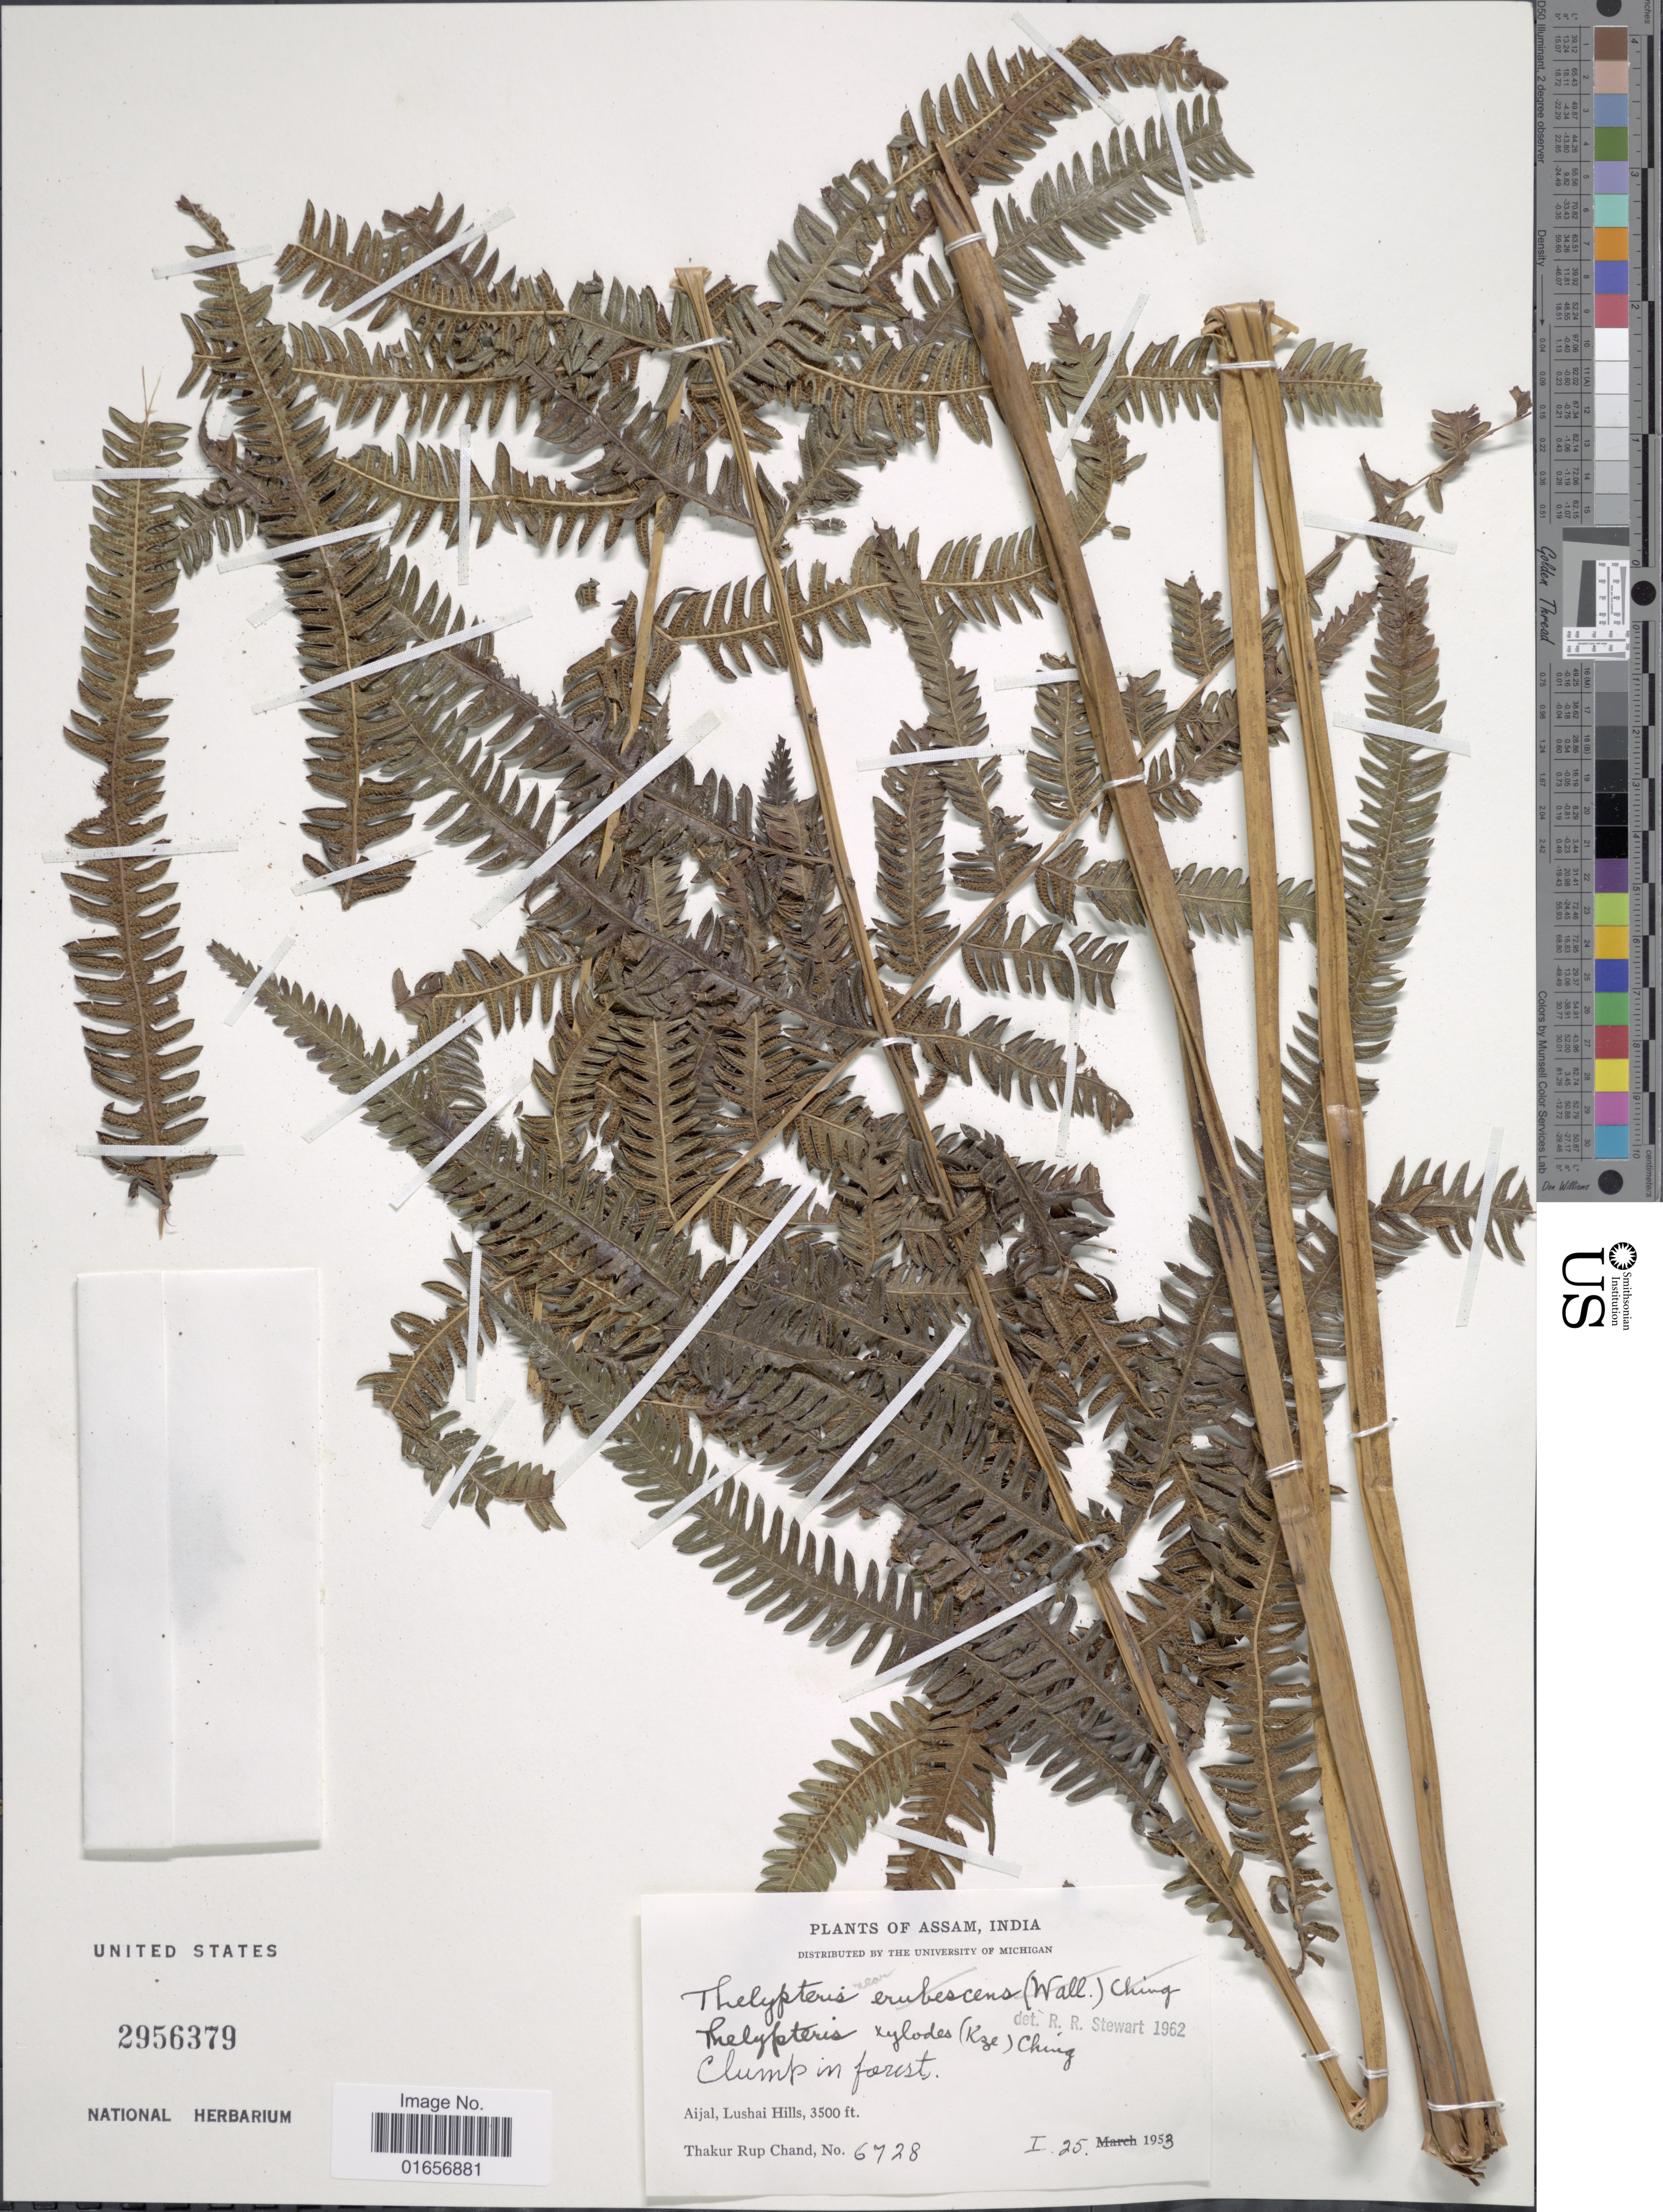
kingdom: Plantae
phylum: Tracheophyta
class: Polypodiopsida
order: Polypodiales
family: Thelypteridaceae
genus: Pseudocyclosorus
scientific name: Pseudocyclosorus tylodes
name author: (Kunze) Ching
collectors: T. R. Chand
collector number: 6728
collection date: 1953-01-25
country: India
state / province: Assam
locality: Aijal, Lushai Hills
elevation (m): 1067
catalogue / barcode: US 2956379